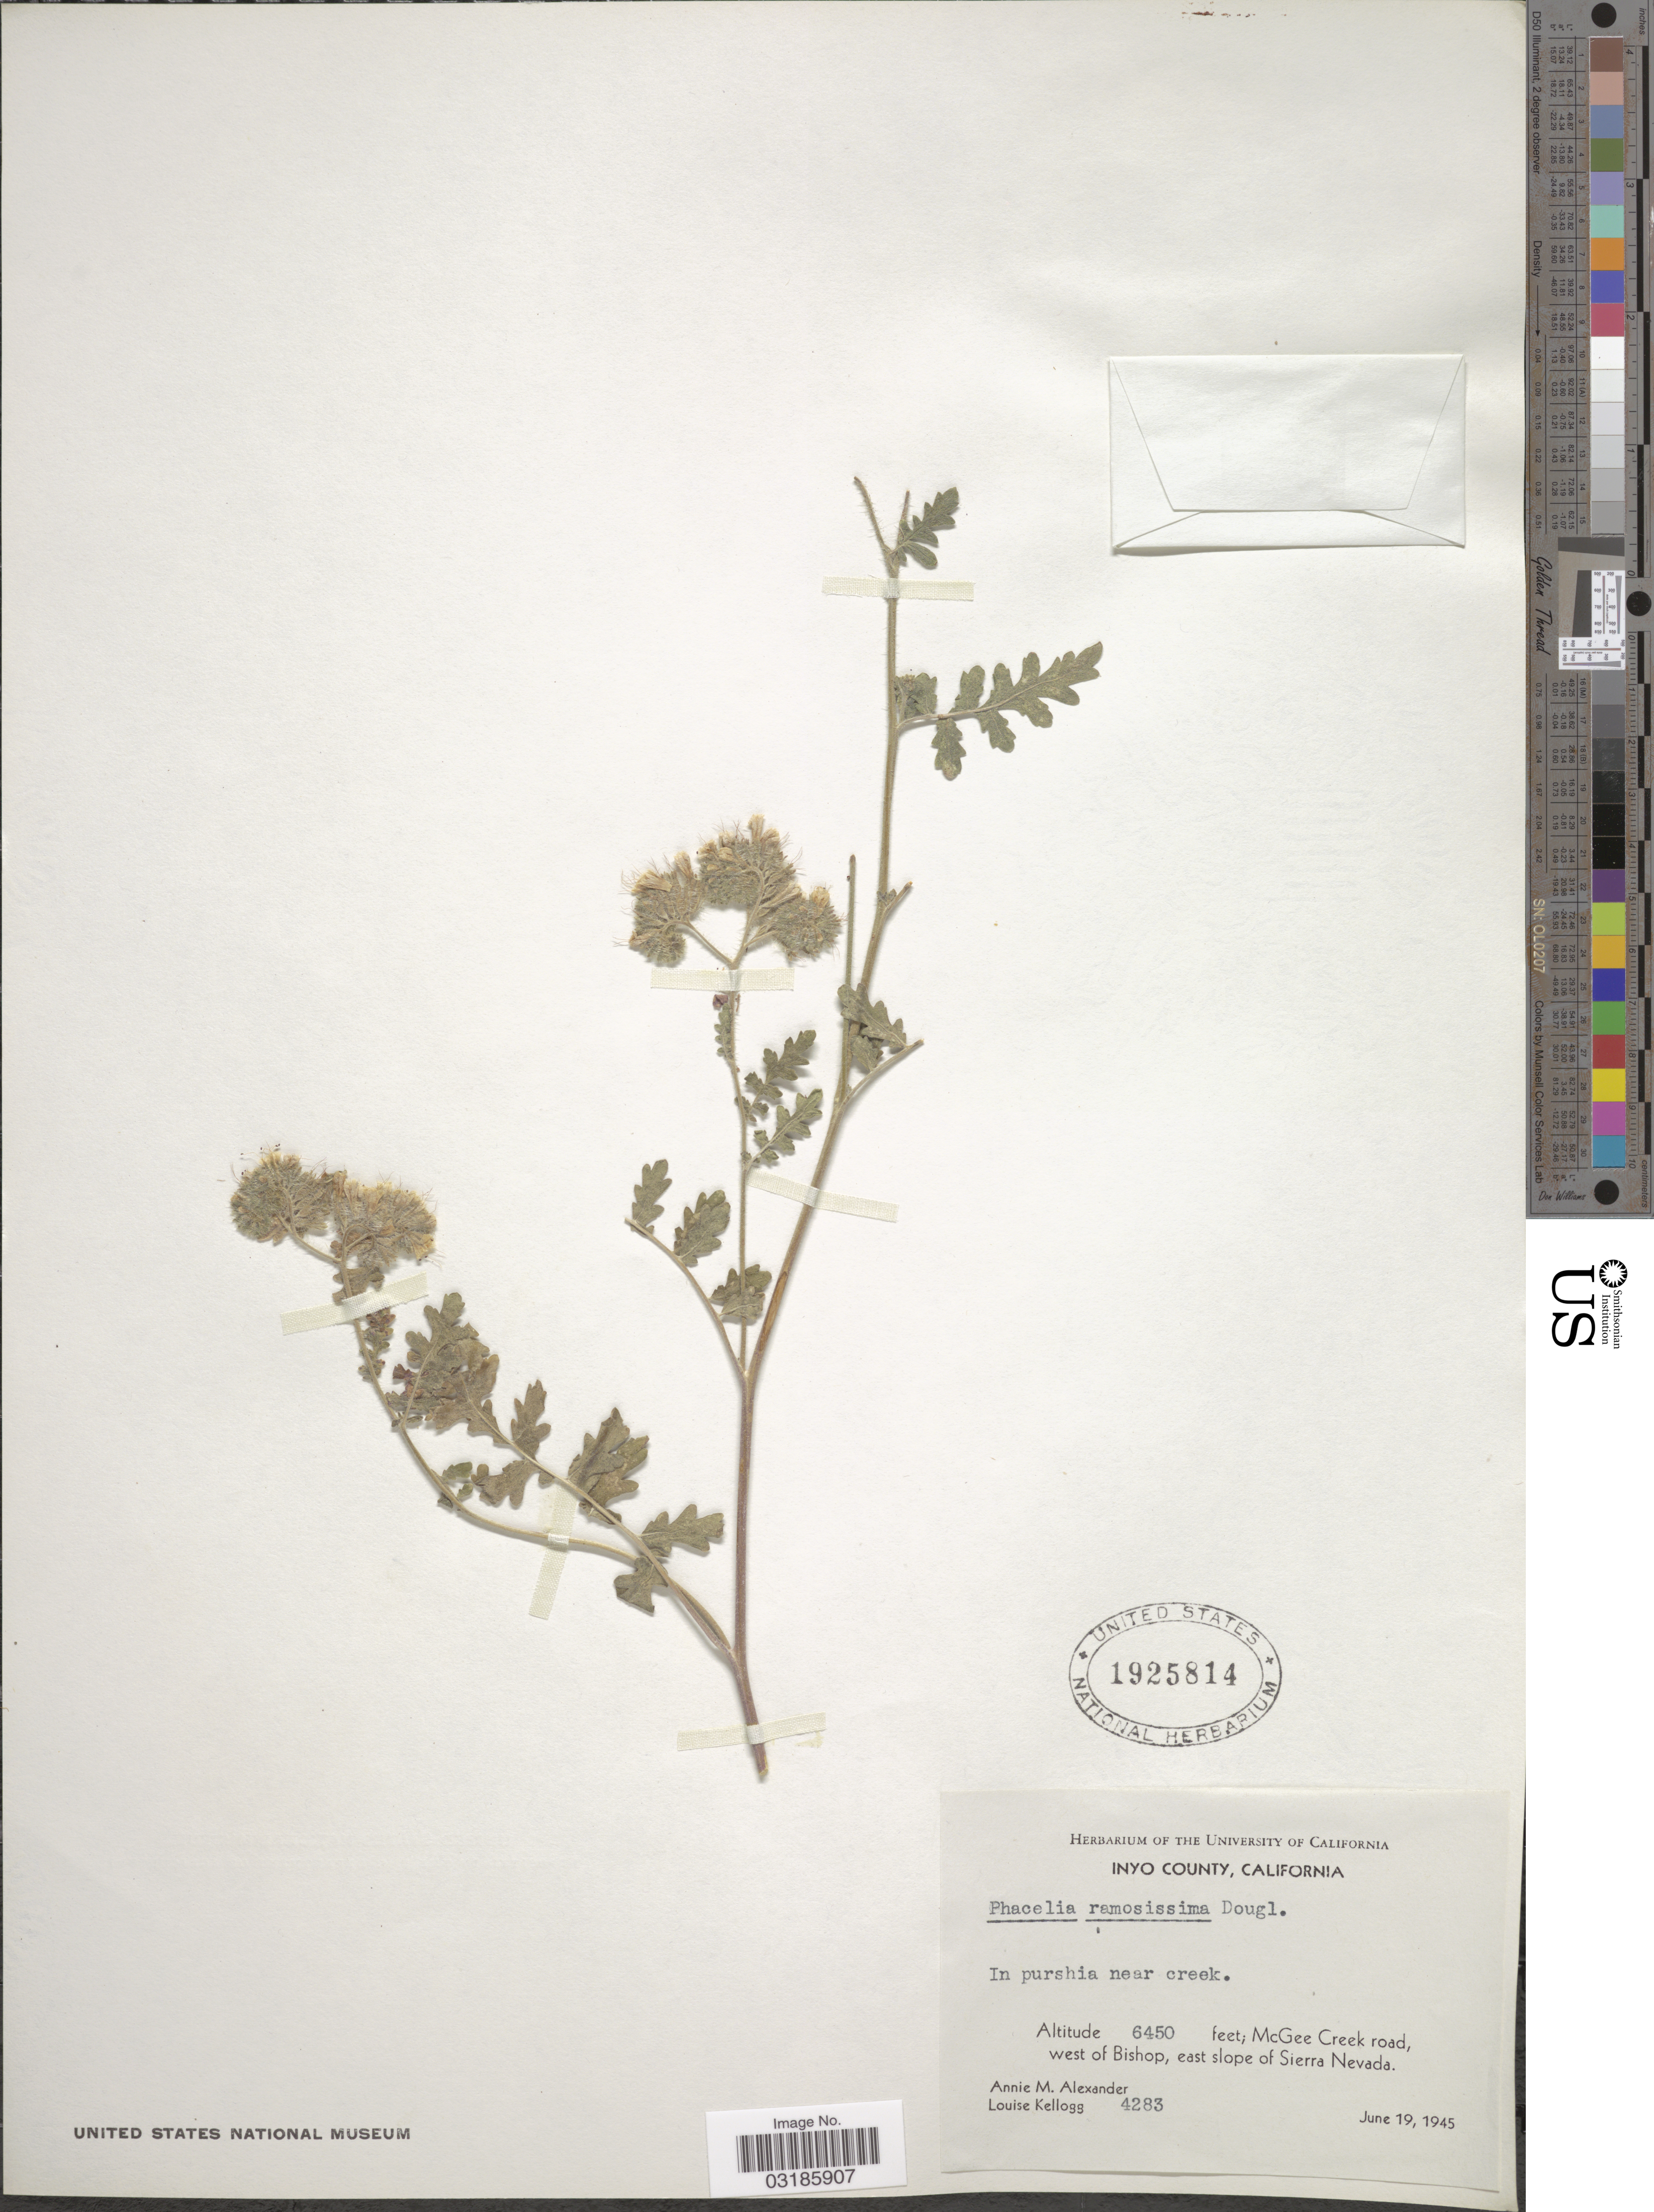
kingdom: Plantae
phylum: Tracheophyta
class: Magnoliopsida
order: Boraginales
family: Hydrophyllaceae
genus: Phacelia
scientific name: Phacelia ramosissima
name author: Douglas ex Lehm.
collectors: A. M. Alexander & L. Kellogg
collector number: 4283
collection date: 1945-06-19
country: United States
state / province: California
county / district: Inyo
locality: Inyo County. In purshia near creek. McGee Creek road, west of Bishop, east slope of Sierra Nevada.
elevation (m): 1966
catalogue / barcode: US 1925814